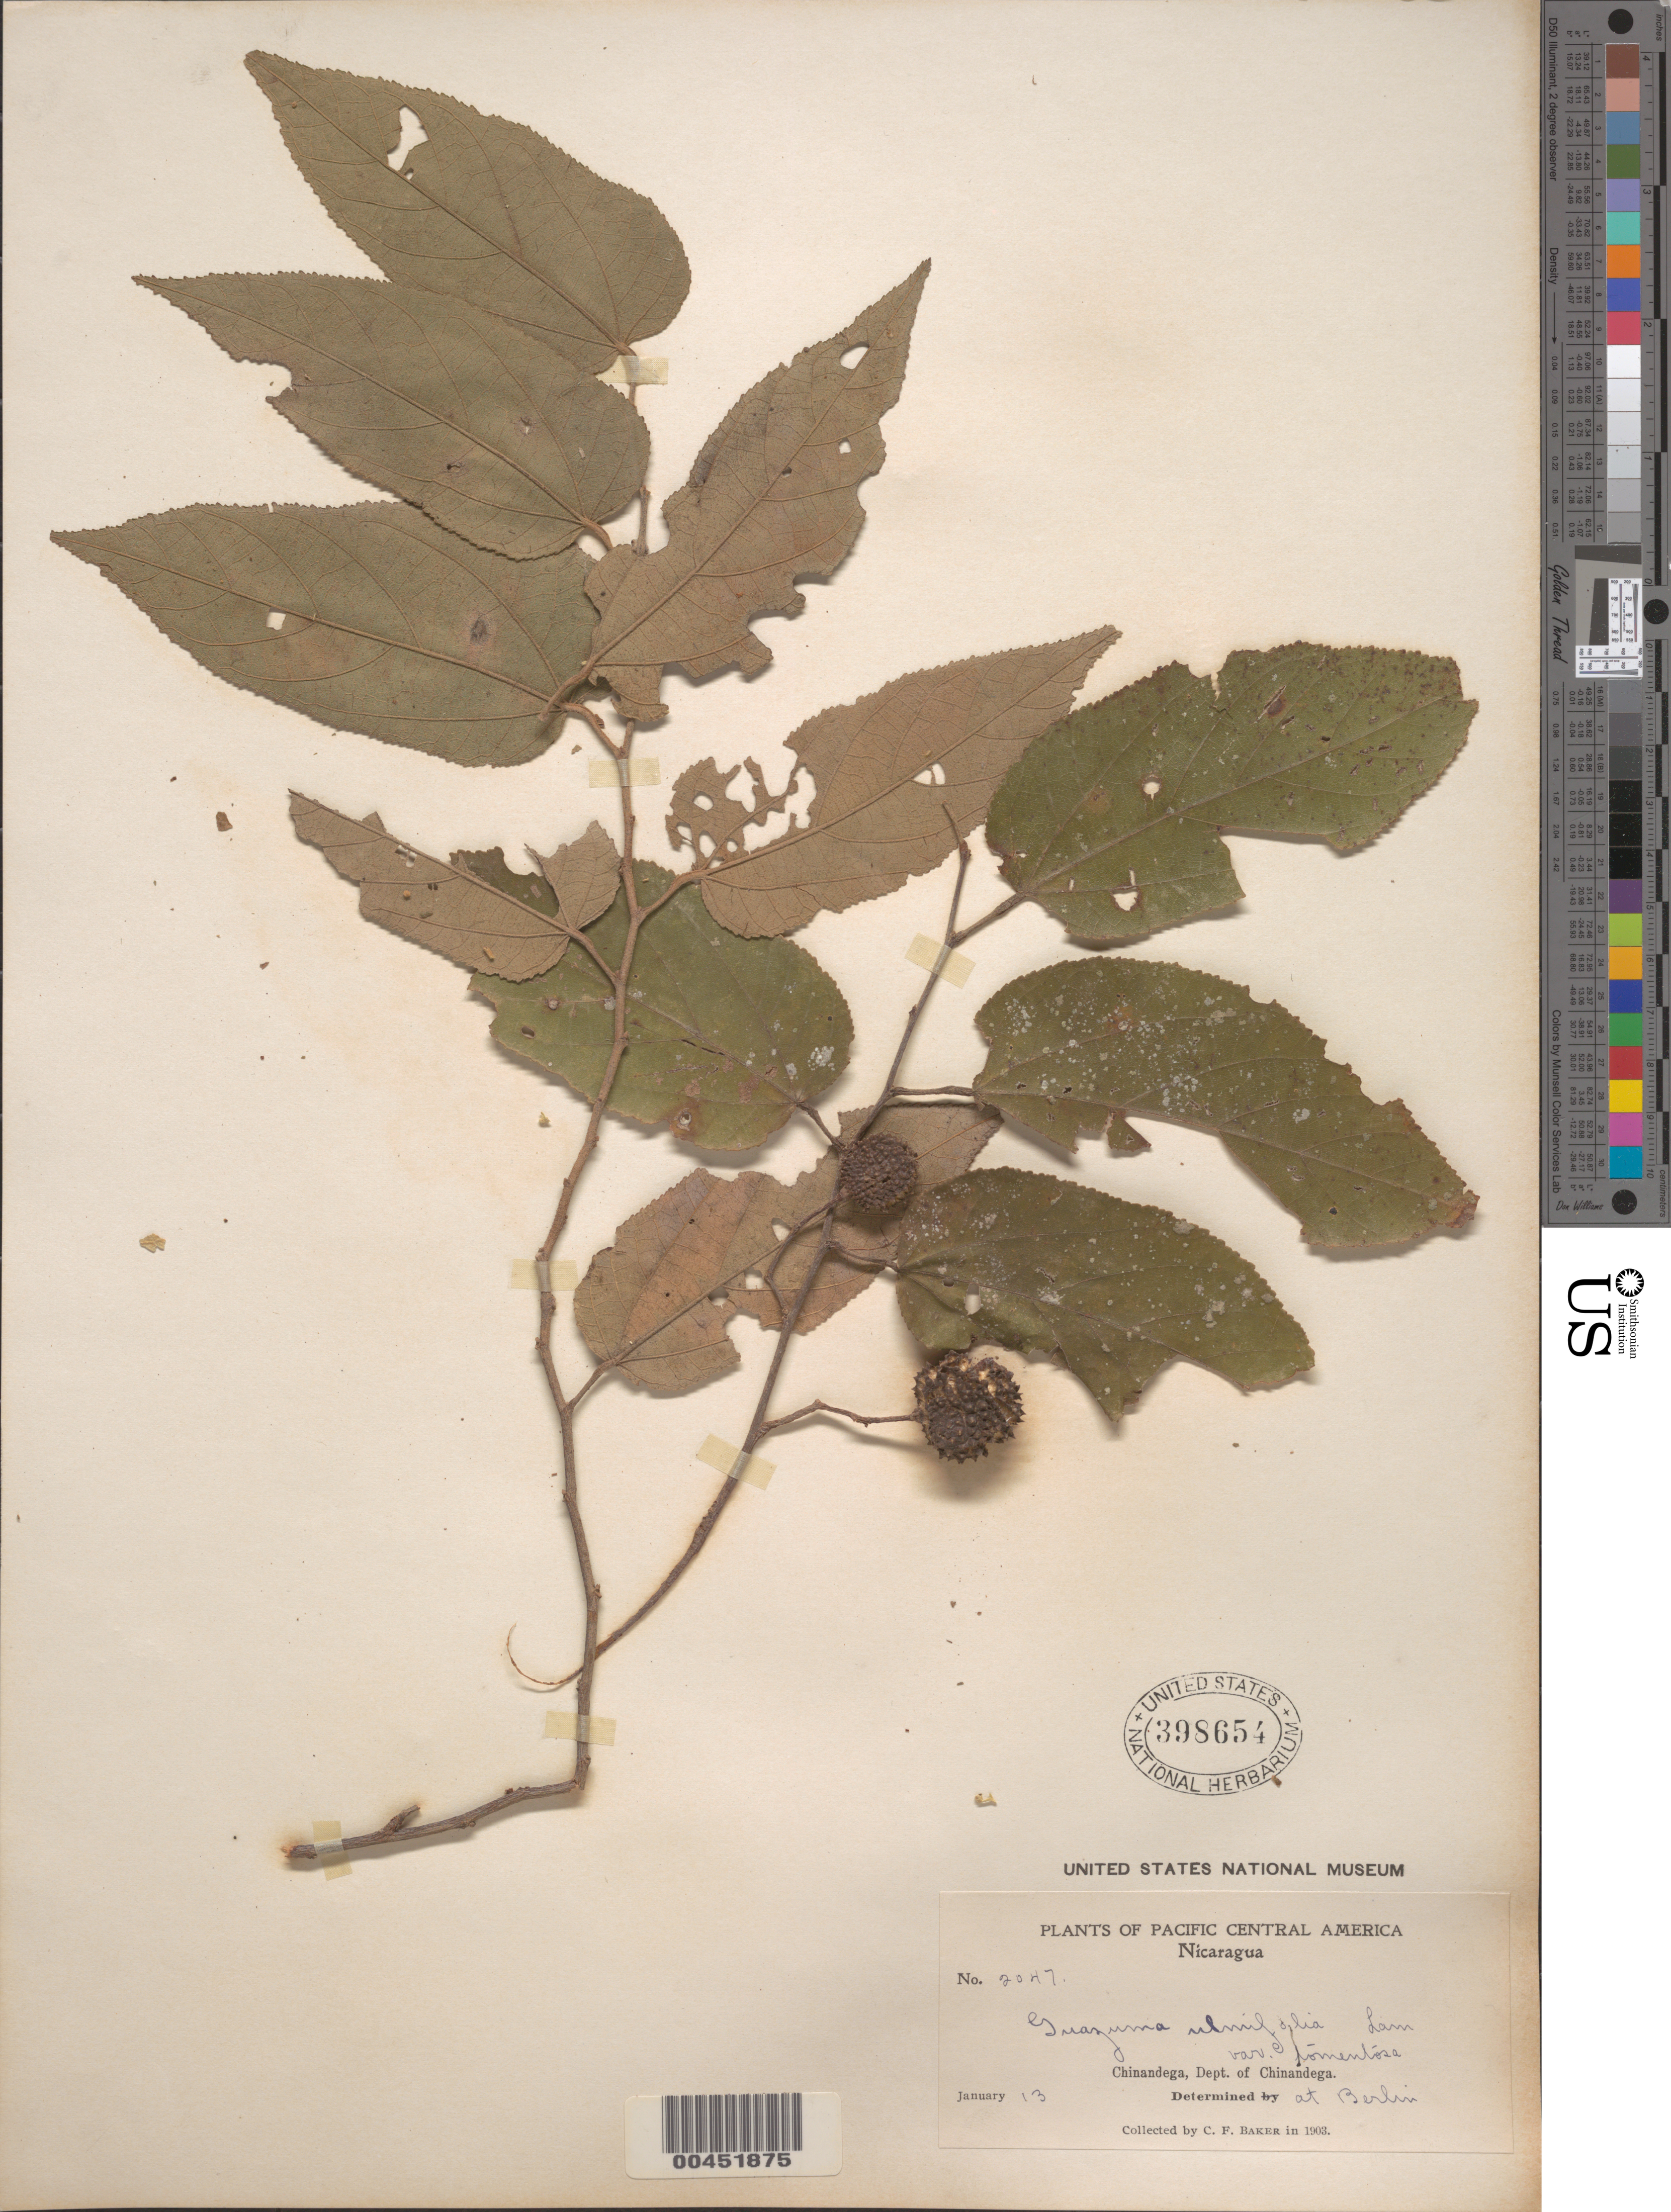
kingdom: Plantae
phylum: Tracheophyta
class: Magnoliopsida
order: Malvales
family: Malvaceae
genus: Guazuma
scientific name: Guazuma ulmifolia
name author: Lam.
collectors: C. F. Baker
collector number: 2047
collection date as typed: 13 Jan 1903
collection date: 1903-01-13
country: Nicaragua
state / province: Chinandega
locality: Chinandega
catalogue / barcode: US 398654